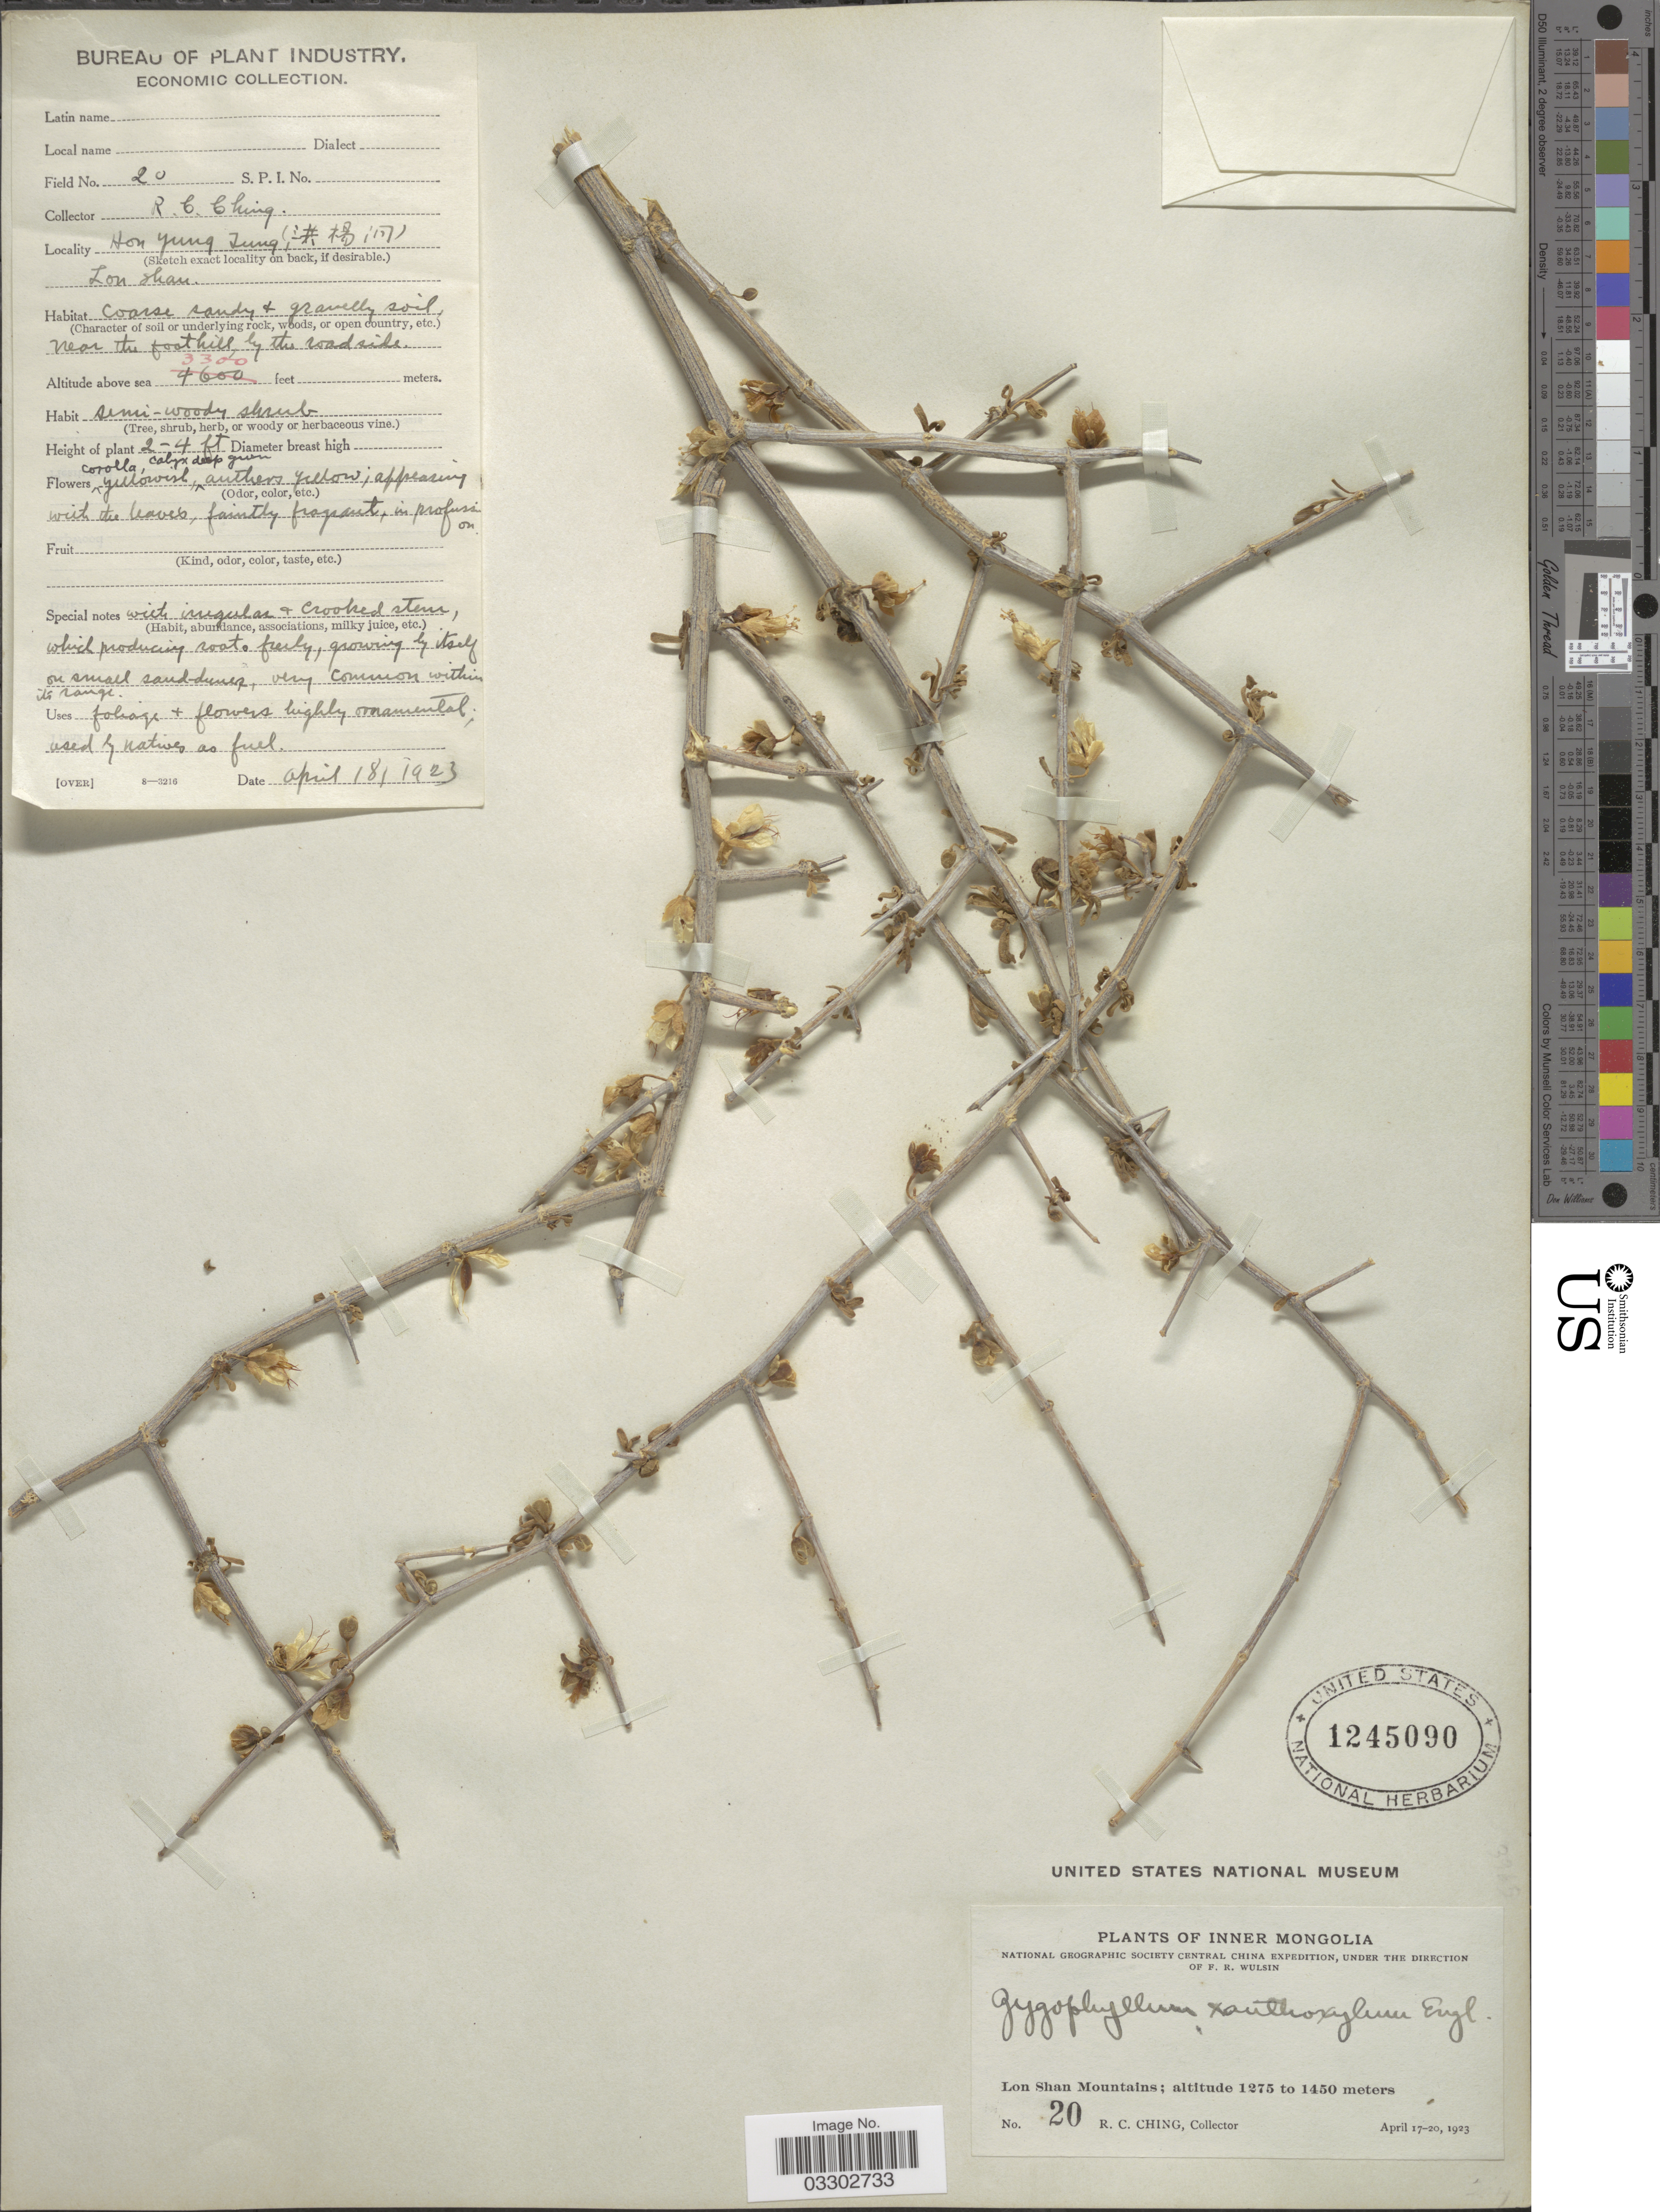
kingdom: Plantae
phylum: Tracheophyta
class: Magnoliopsida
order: Zygophyllales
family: Zygophyllaceae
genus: Zygophyllum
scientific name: Zygophyllum xanthoxylum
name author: Engl.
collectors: R. C. Ching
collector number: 20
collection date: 1923-04-18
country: China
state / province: Nei Monggol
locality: Inner Mongolia. Lon Shan Mountains.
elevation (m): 1006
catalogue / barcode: US 1245090